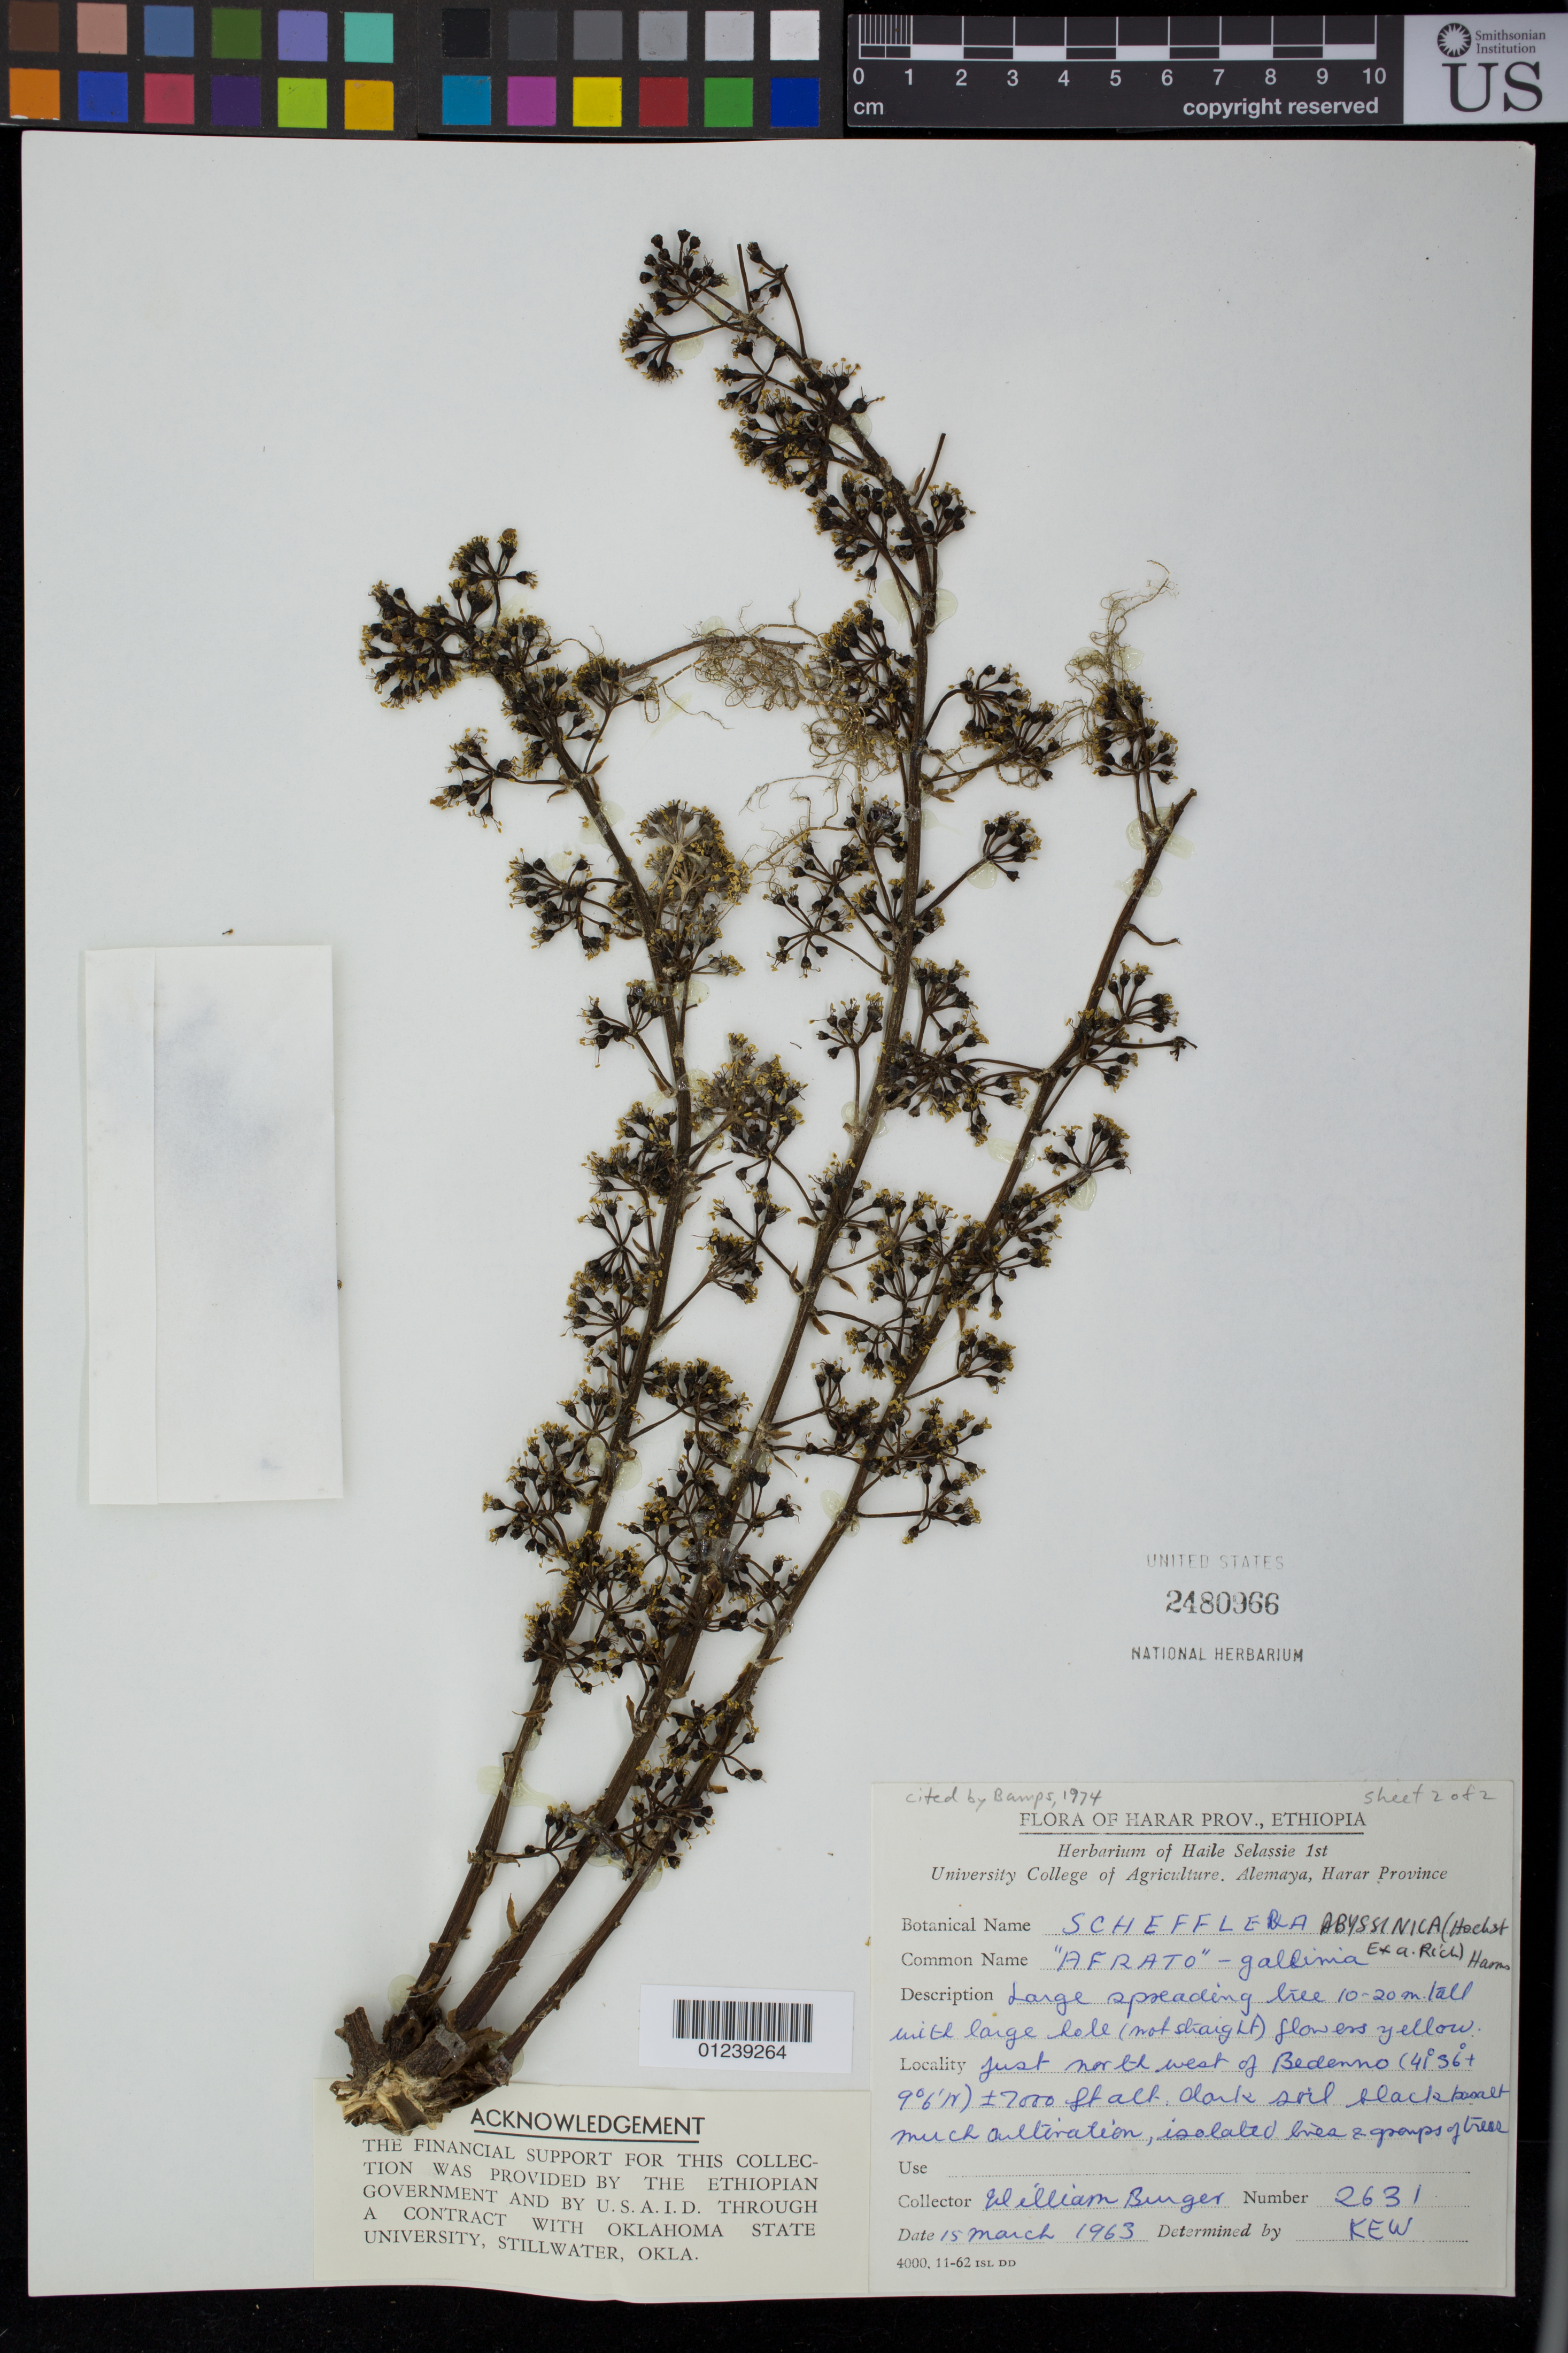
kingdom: Plantae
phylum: Tracheophyta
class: Magnoliopsida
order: Apiales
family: Araliaceae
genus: Schefflera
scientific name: Schefflera abyssinica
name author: (Hochst. ex A. Rich.) Harms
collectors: W. Burger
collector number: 2631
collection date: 1963-03-15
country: Ethiopia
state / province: Oromiya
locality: Just north west of Bedenno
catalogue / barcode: US 2480966